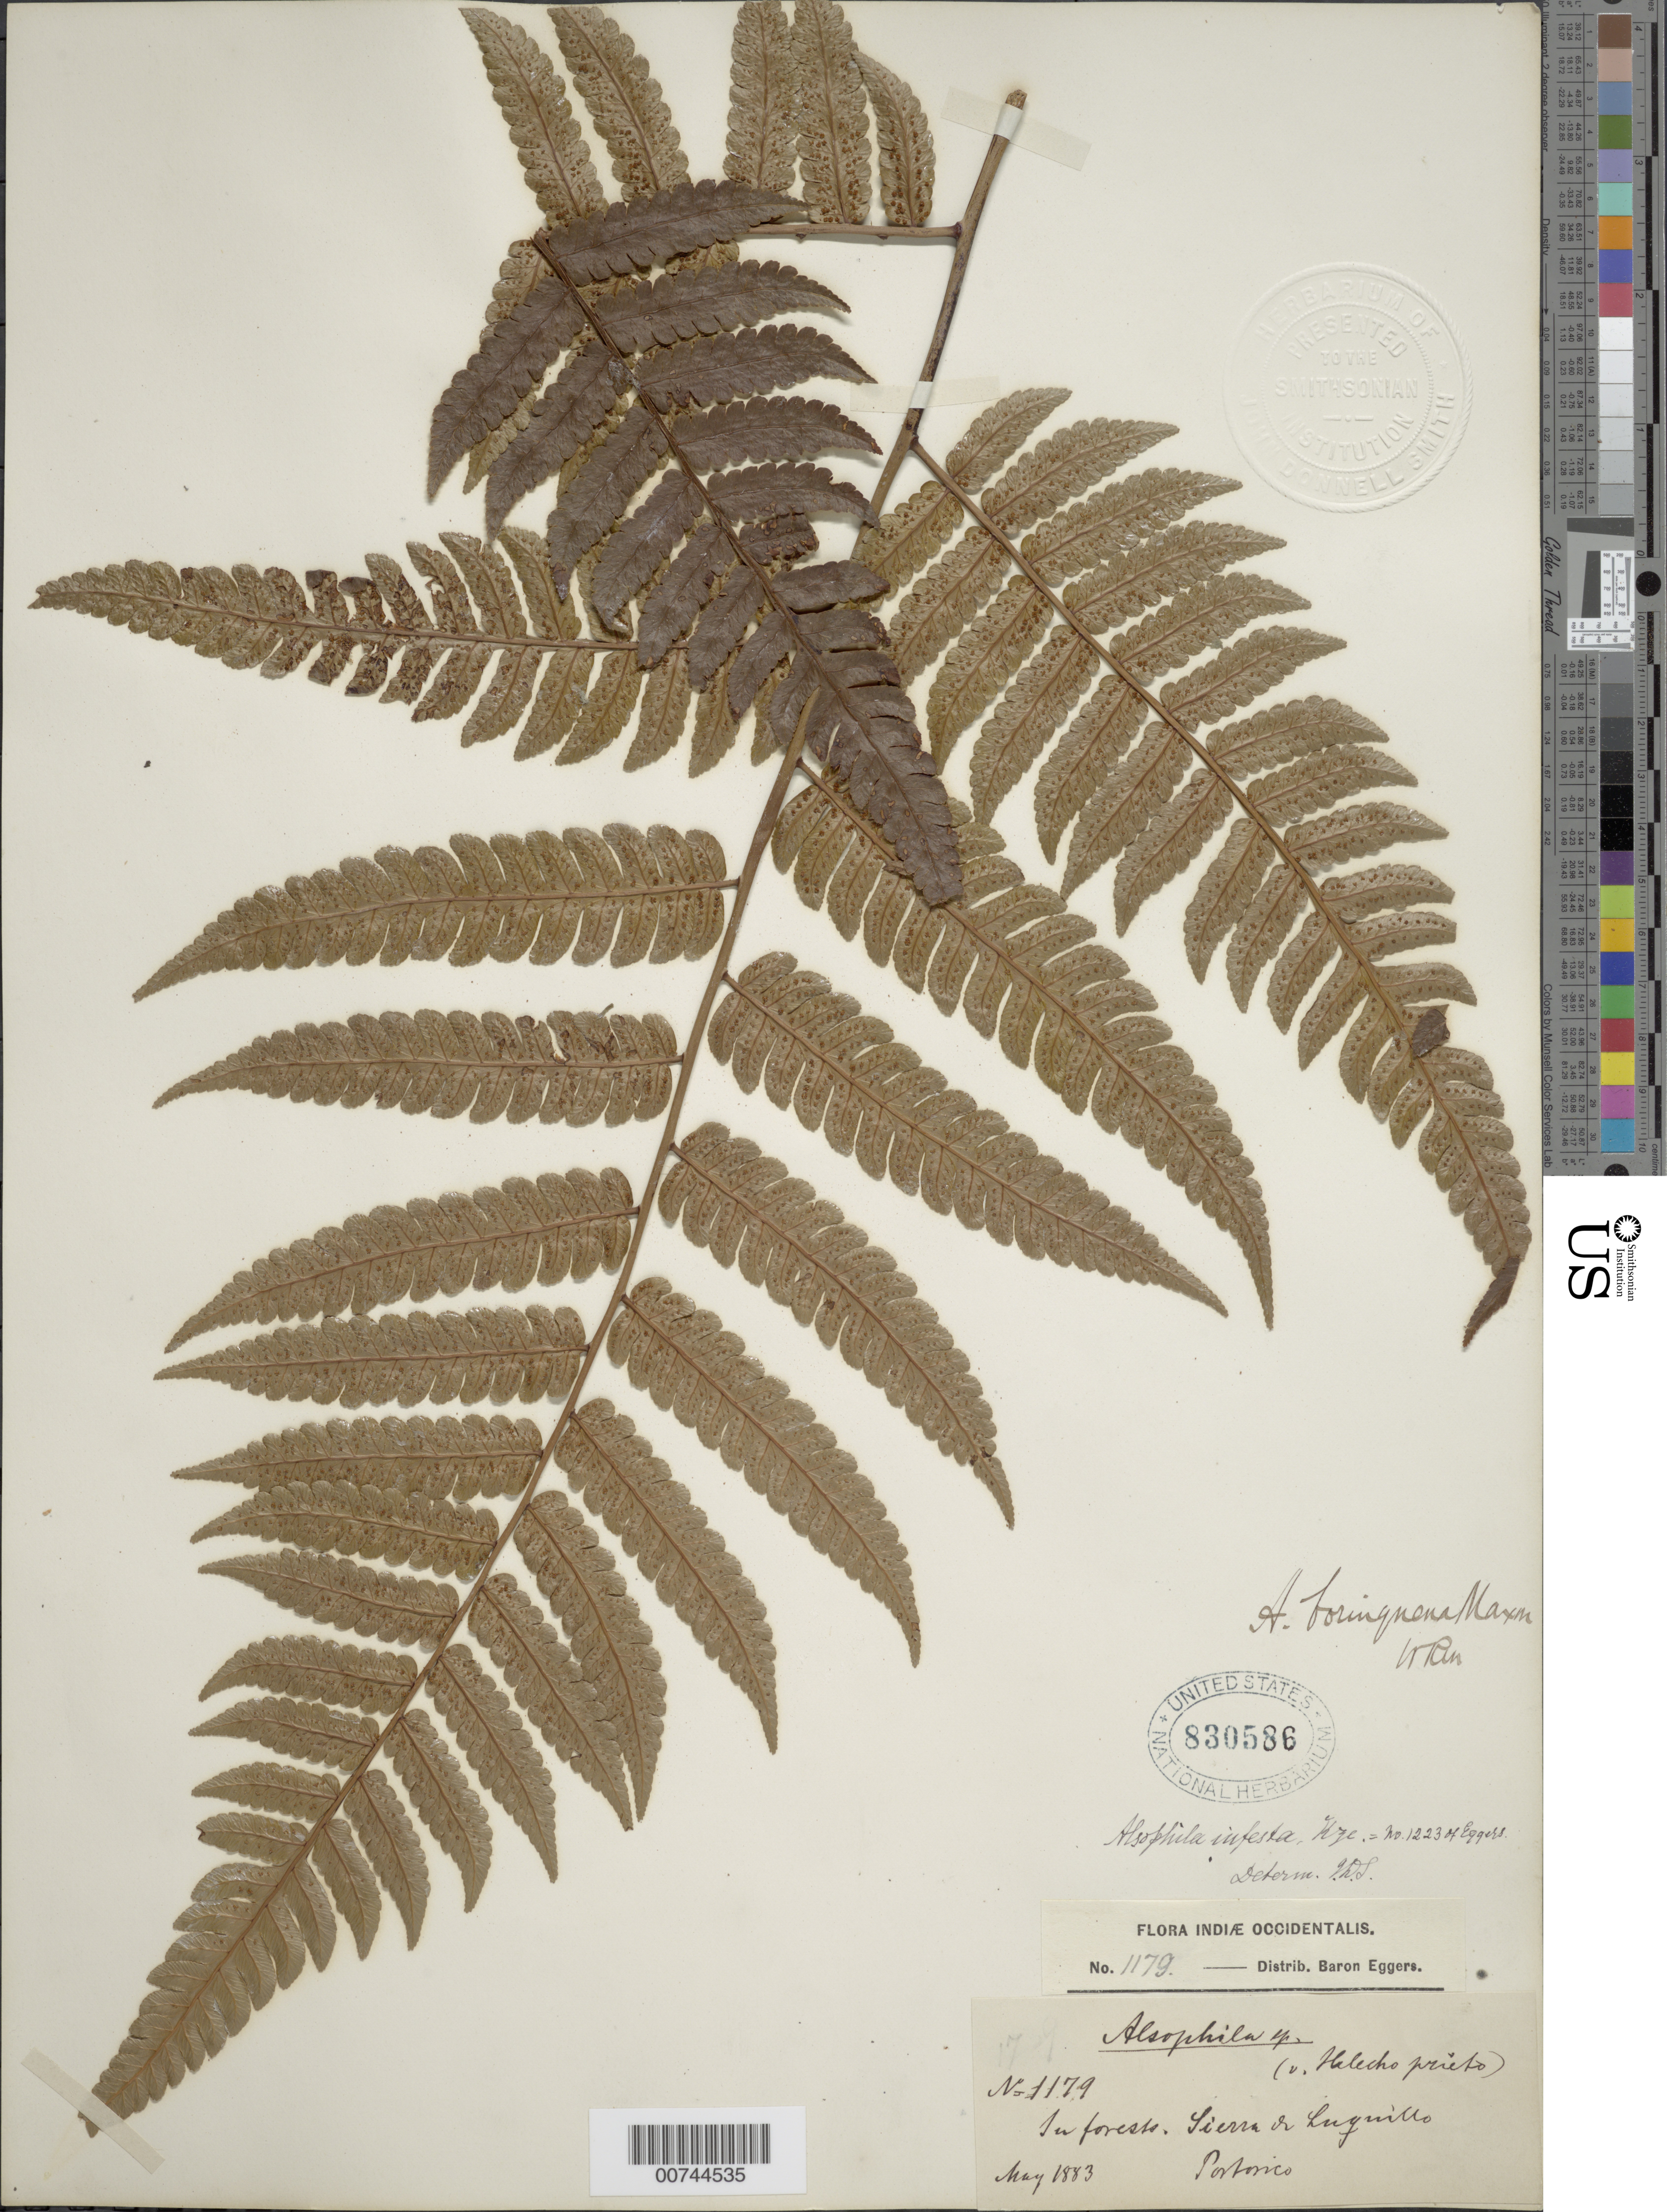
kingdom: Plantae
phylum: Tracheophyta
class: Polypodiopsida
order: Cyatheales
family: Cyatheaceae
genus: Cyathea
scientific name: Cyathea borinquena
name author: (Maxon) Domin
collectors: H. F. A. von Eggers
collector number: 1179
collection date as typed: May 1883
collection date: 1883-05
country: Puerto Rico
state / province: Luquillo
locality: Sierra de Luquillo. In forest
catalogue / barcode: US 830586